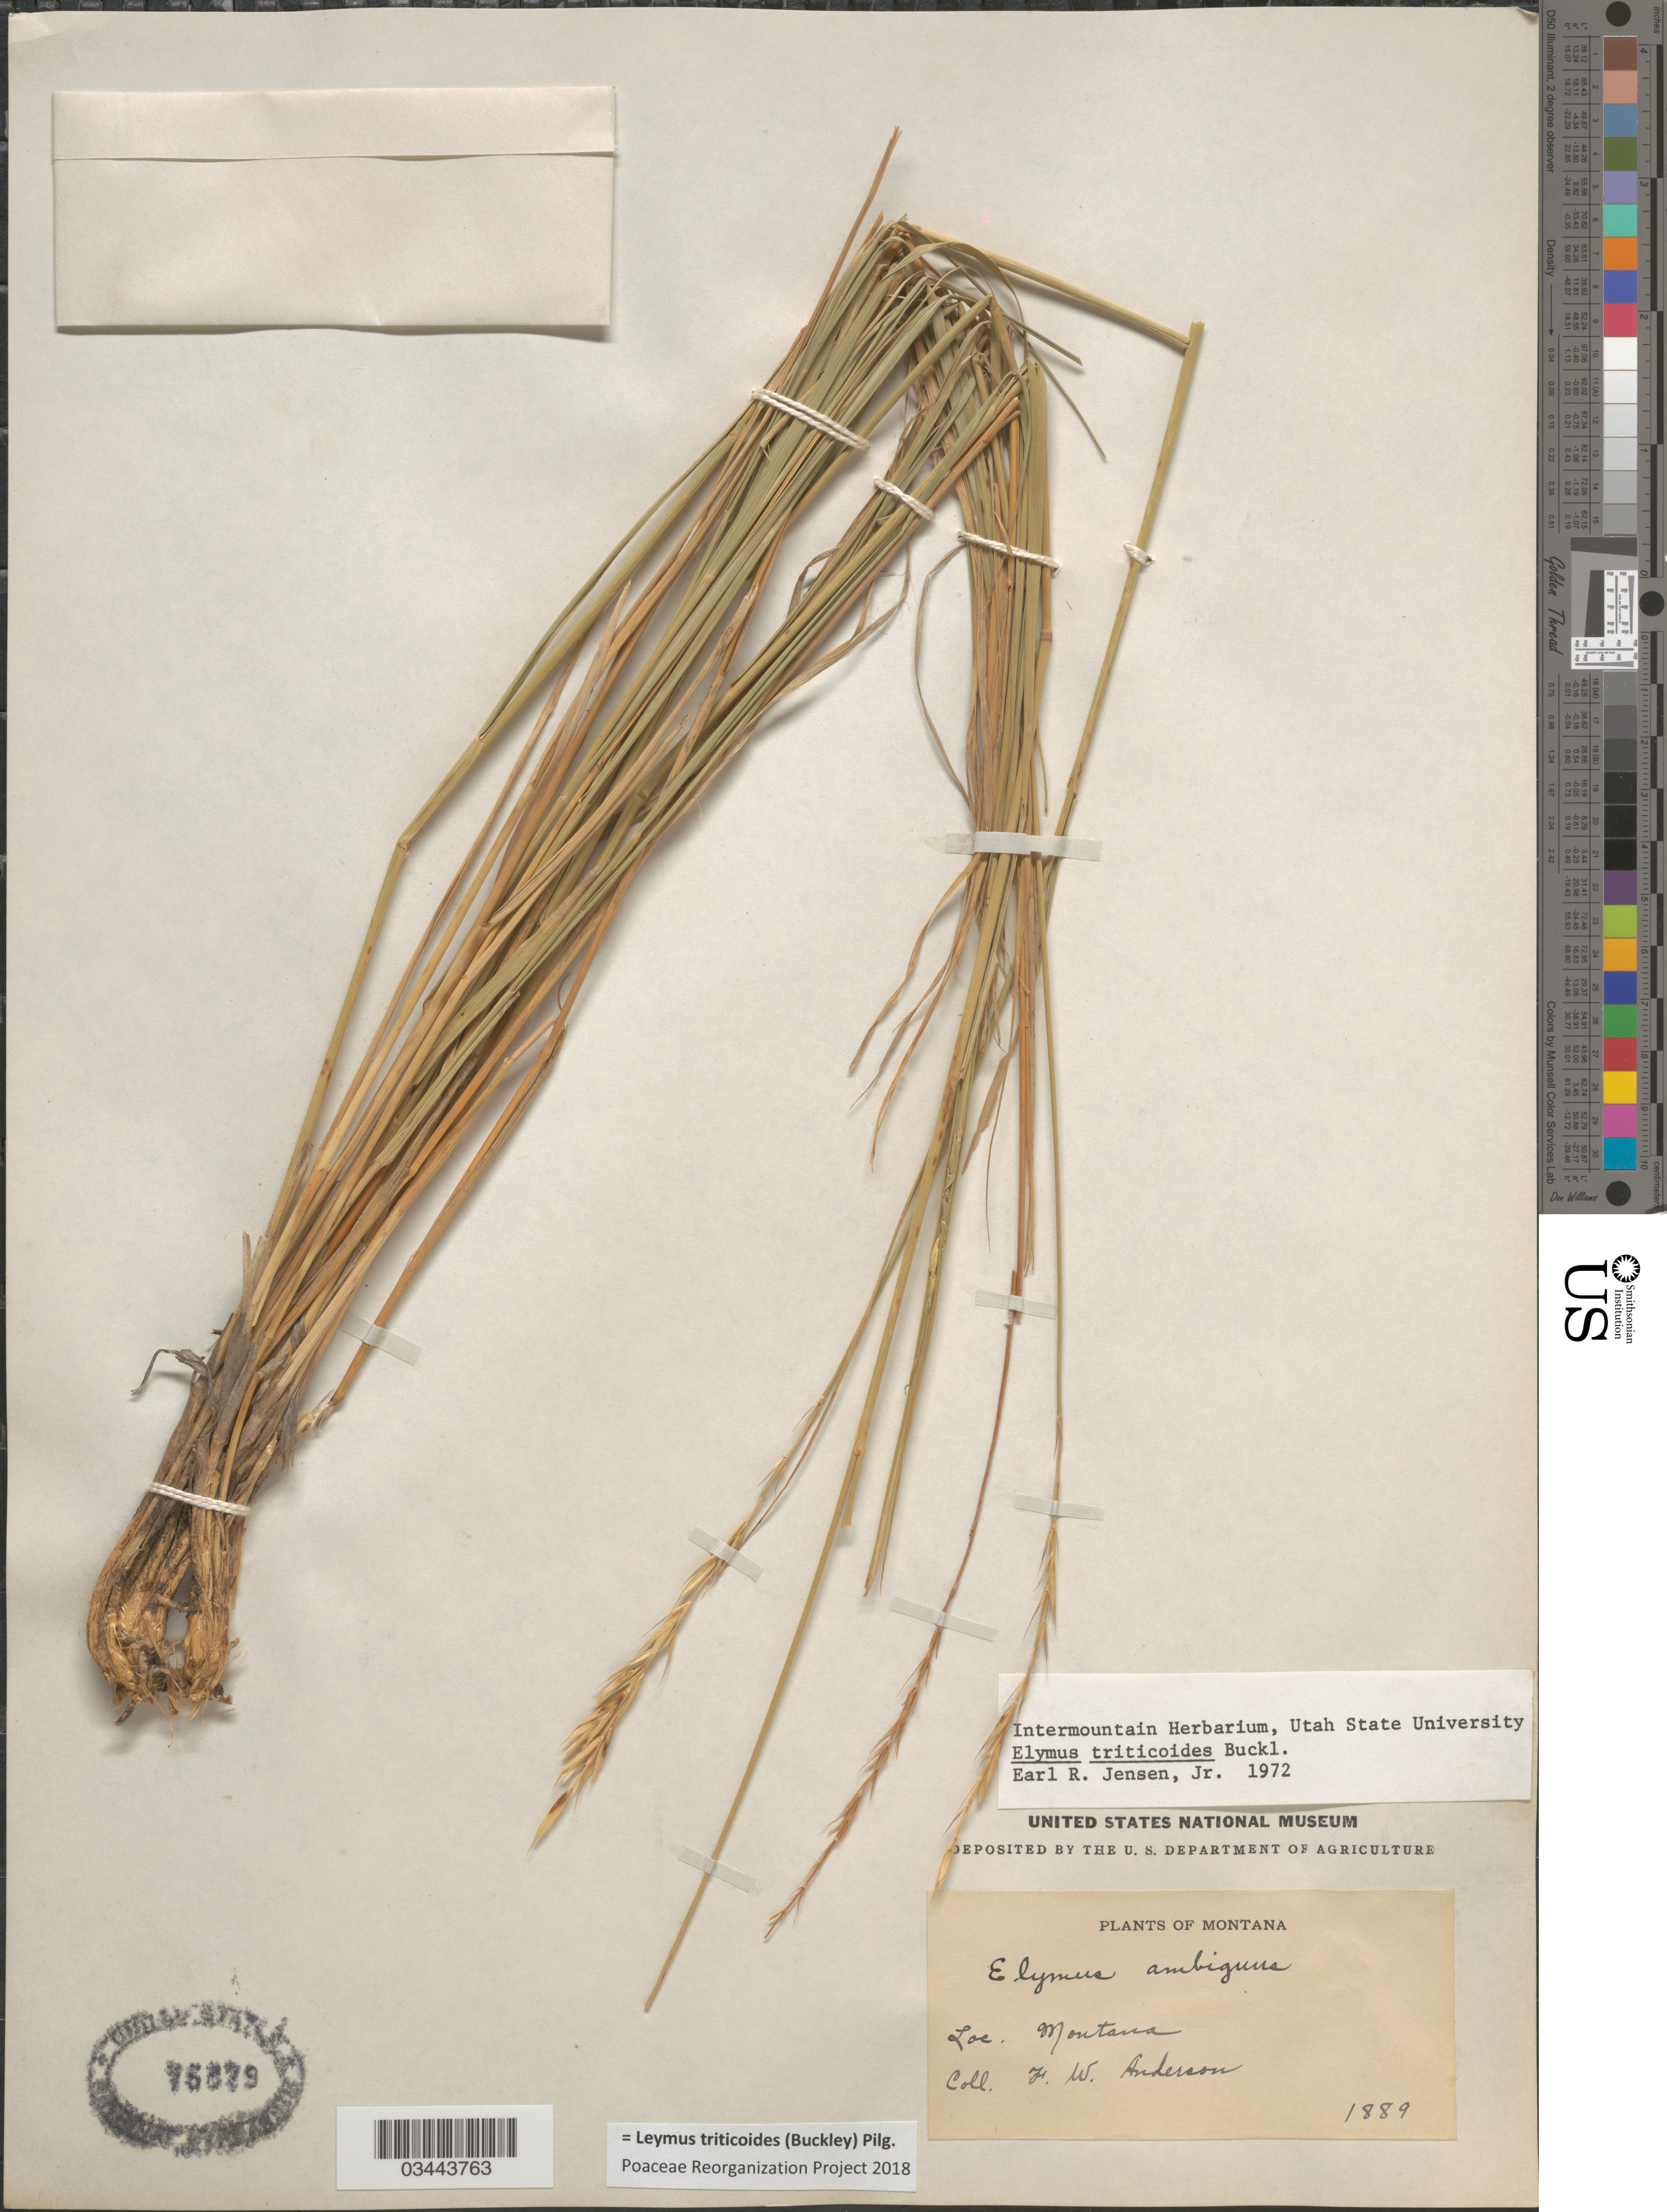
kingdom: Plantae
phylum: Tracheophyta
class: Liliopsida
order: Poales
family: Poaceae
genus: Leymus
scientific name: Leymus triticoides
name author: (Buckley) Pilg.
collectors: F. W. Anderson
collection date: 1889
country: United States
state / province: Montana